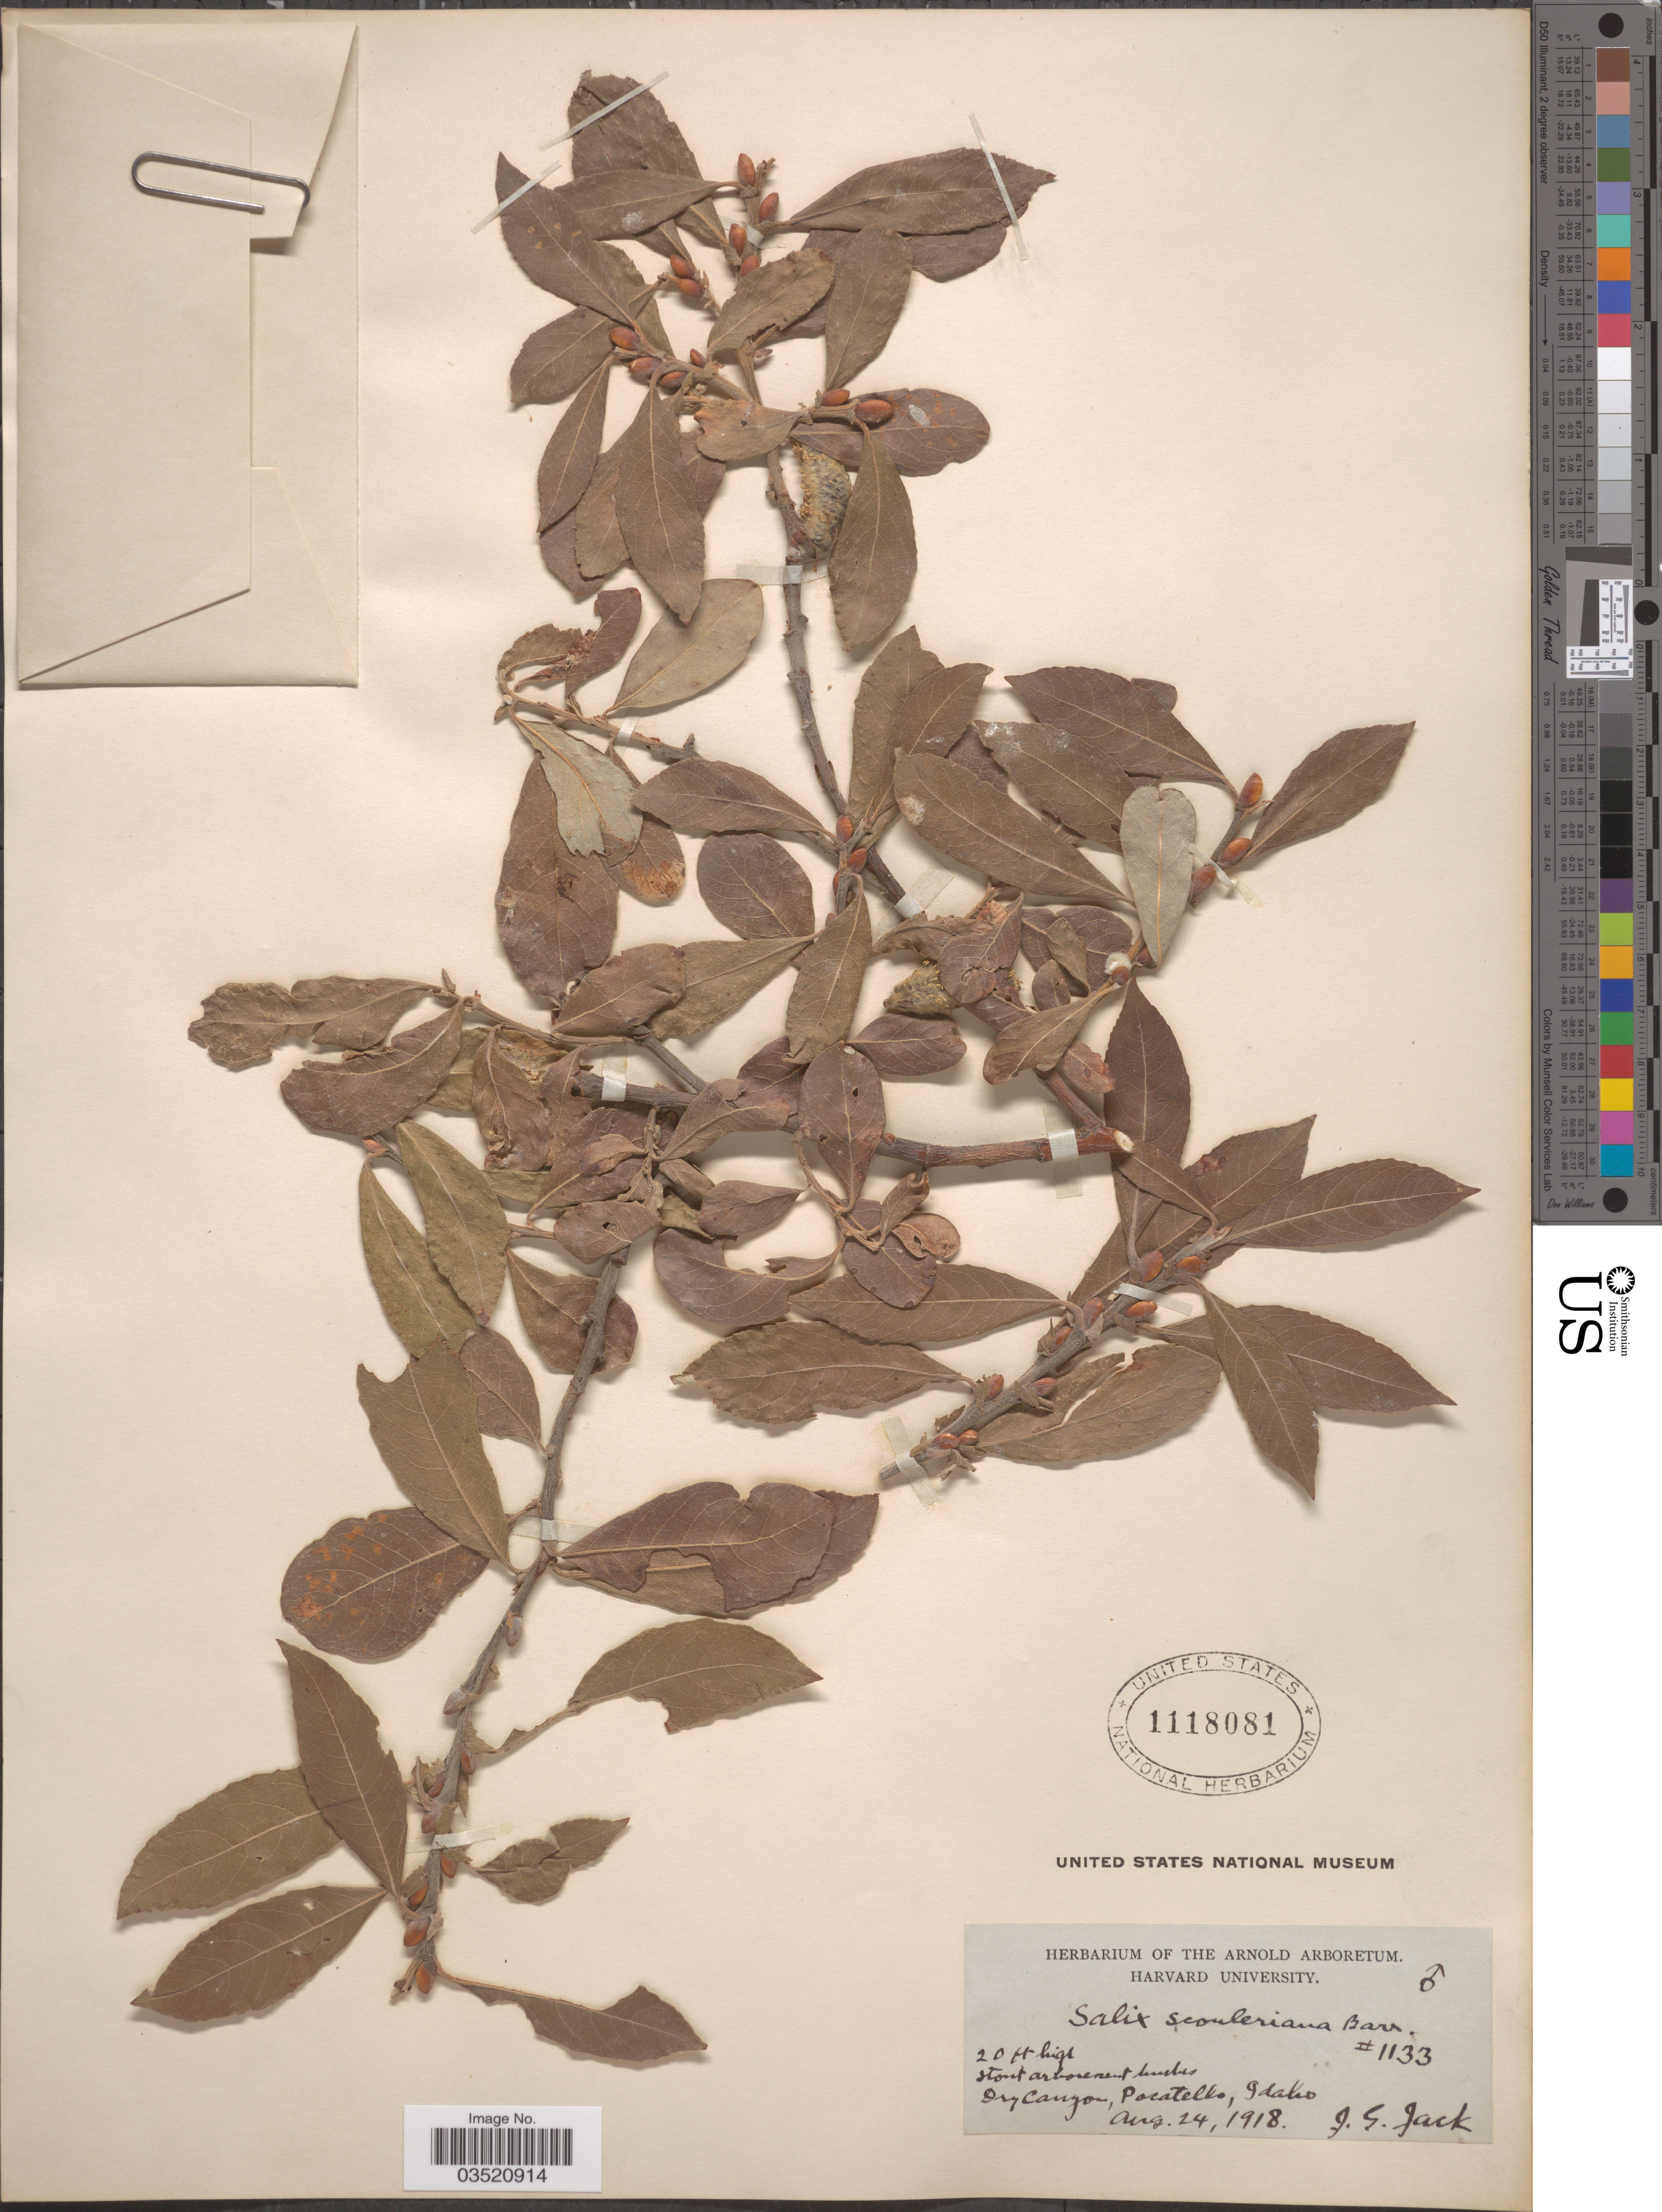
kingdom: Plantae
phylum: Tracheophyta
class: Magnoliopsida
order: Malpighiales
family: Salicaceae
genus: Salix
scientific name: Salix scouleriana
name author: Barratt ex Hook.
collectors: J. G. Jack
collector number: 1133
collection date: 1918-08-24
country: United States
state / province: Idaho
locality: Dry Canyon, Pocatello.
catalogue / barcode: US 1118081